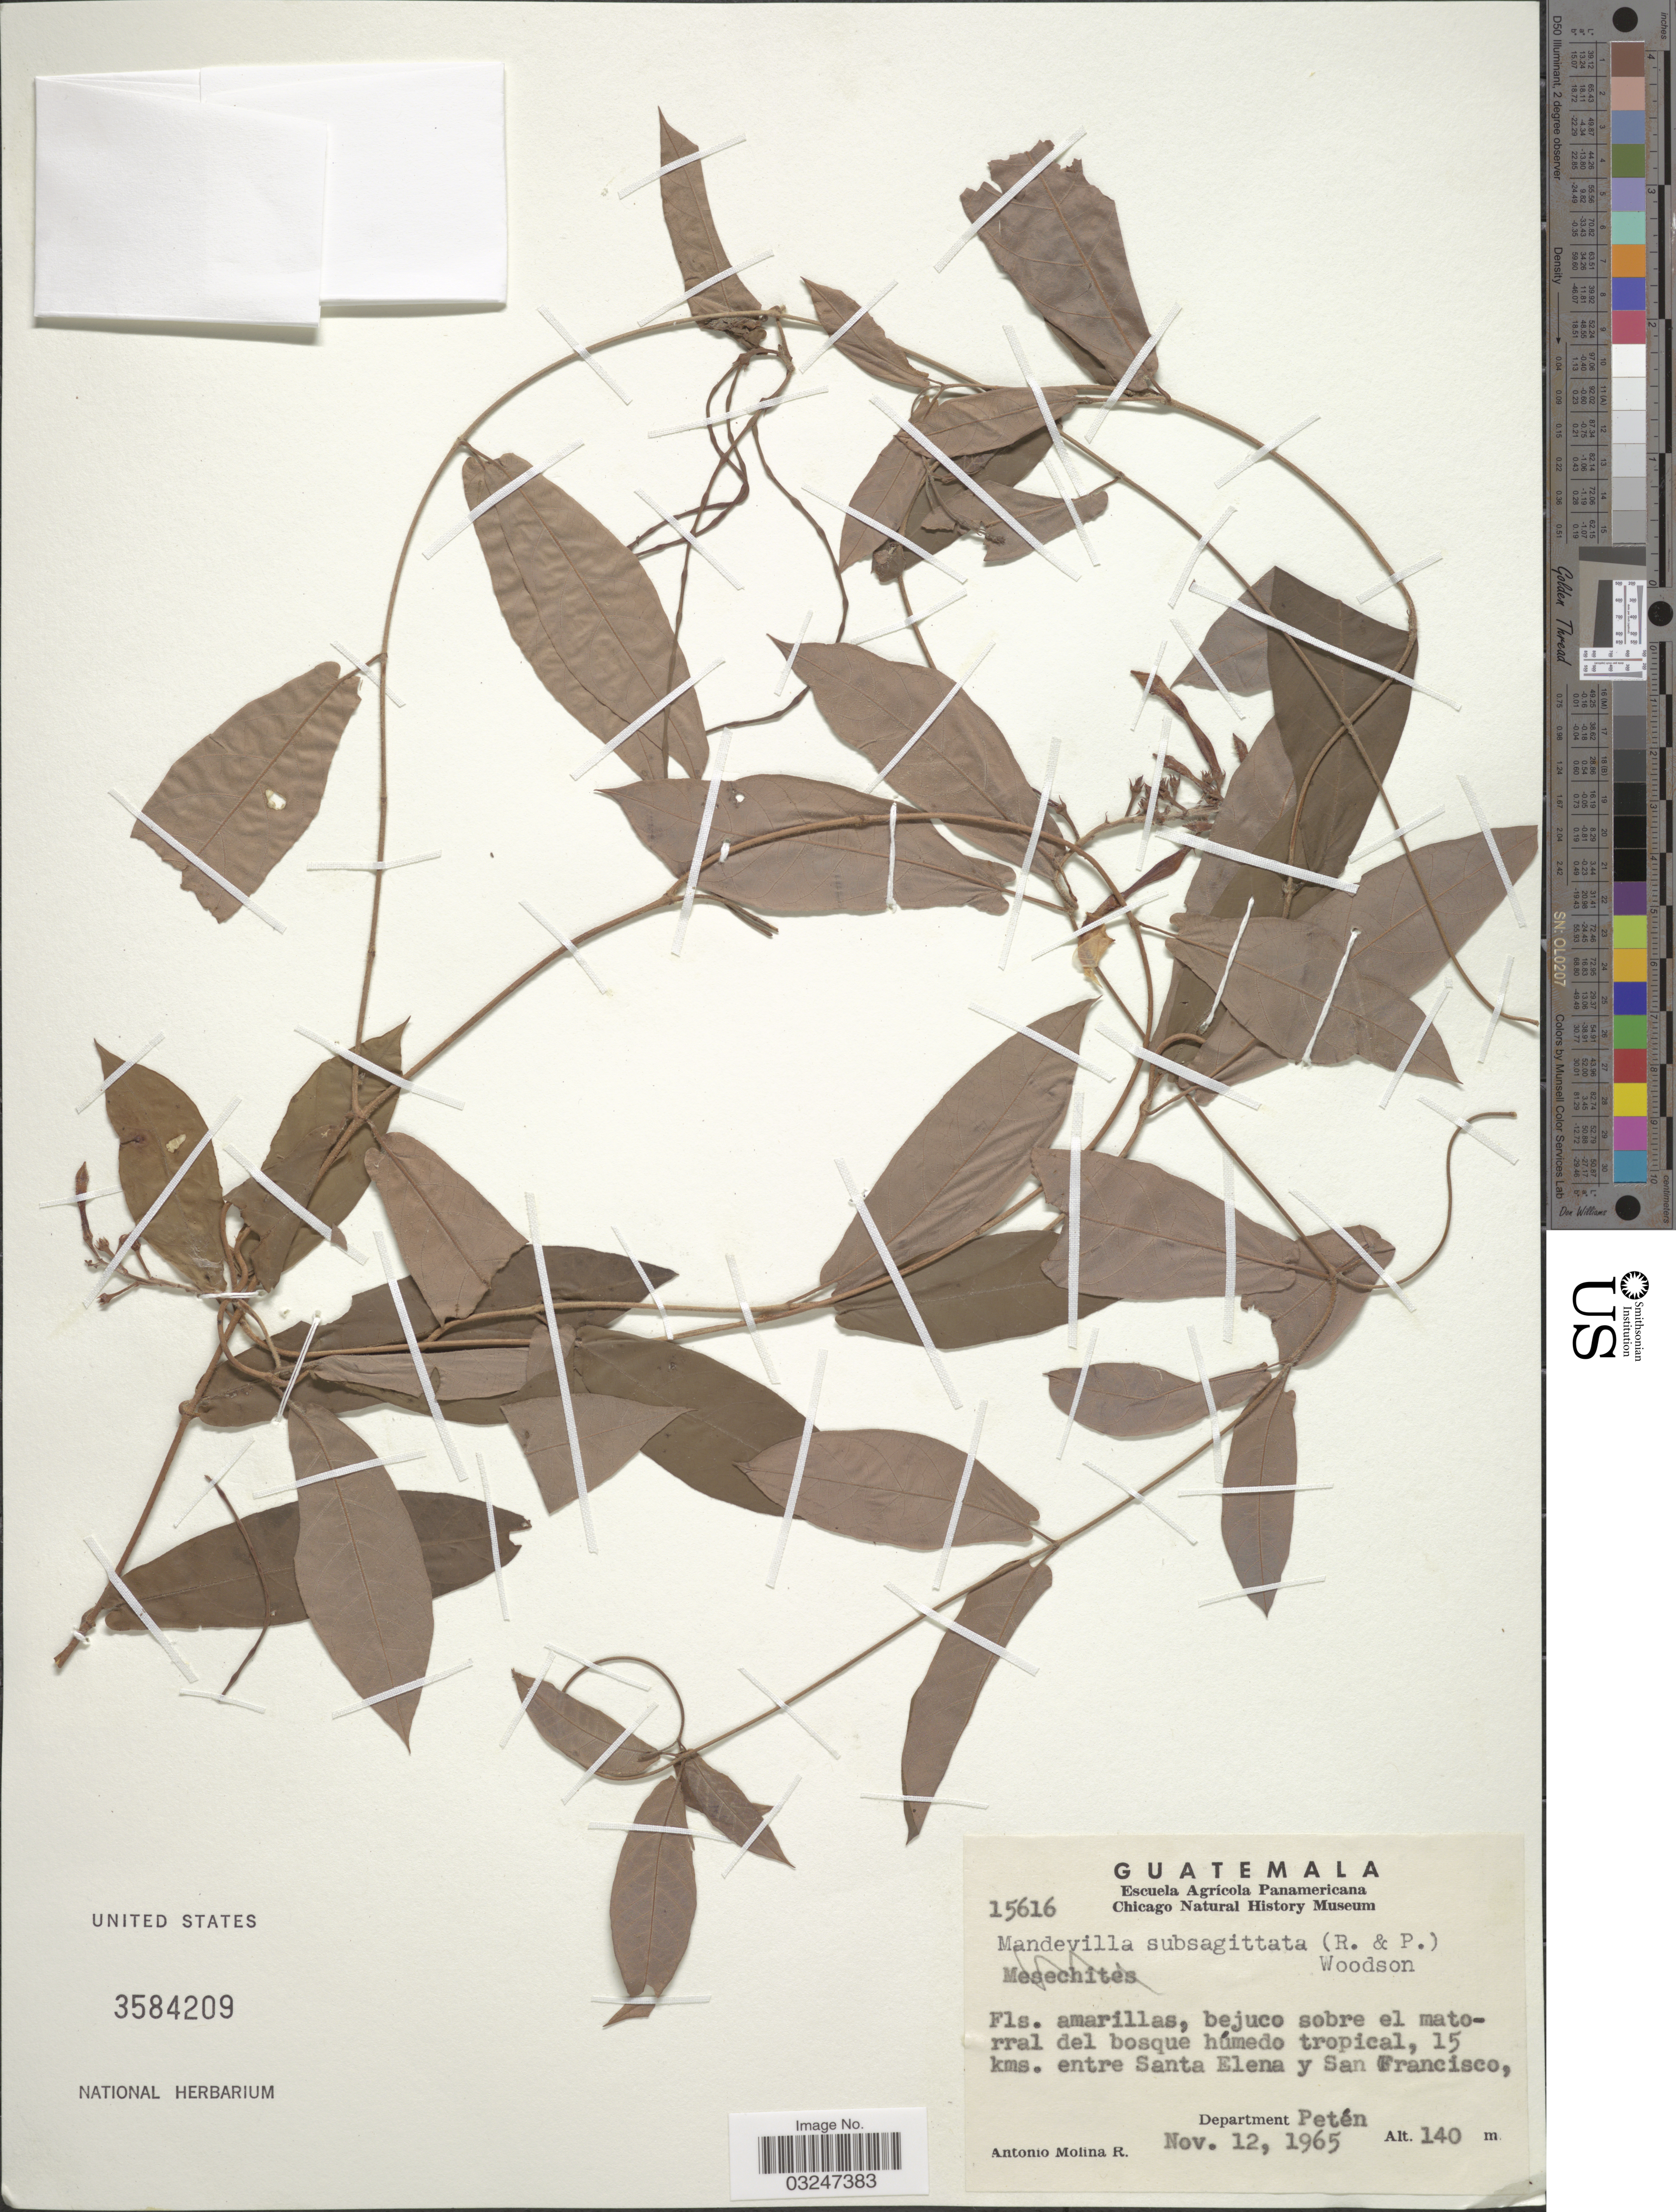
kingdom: Plantae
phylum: Tracheophyta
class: Magnoliopsida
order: Gentianales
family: Apocynaceae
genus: Mandevilla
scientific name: Mandevilla subsagittata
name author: (Ruiz & Pav.) Woodson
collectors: A. Molina R.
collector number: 15616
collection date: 1965-11-12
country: Guatemala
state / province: El Petén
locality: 15 kms. entre Santa Elena y San Francisco, Department Petén.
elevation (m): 140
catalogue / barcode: US 3584209